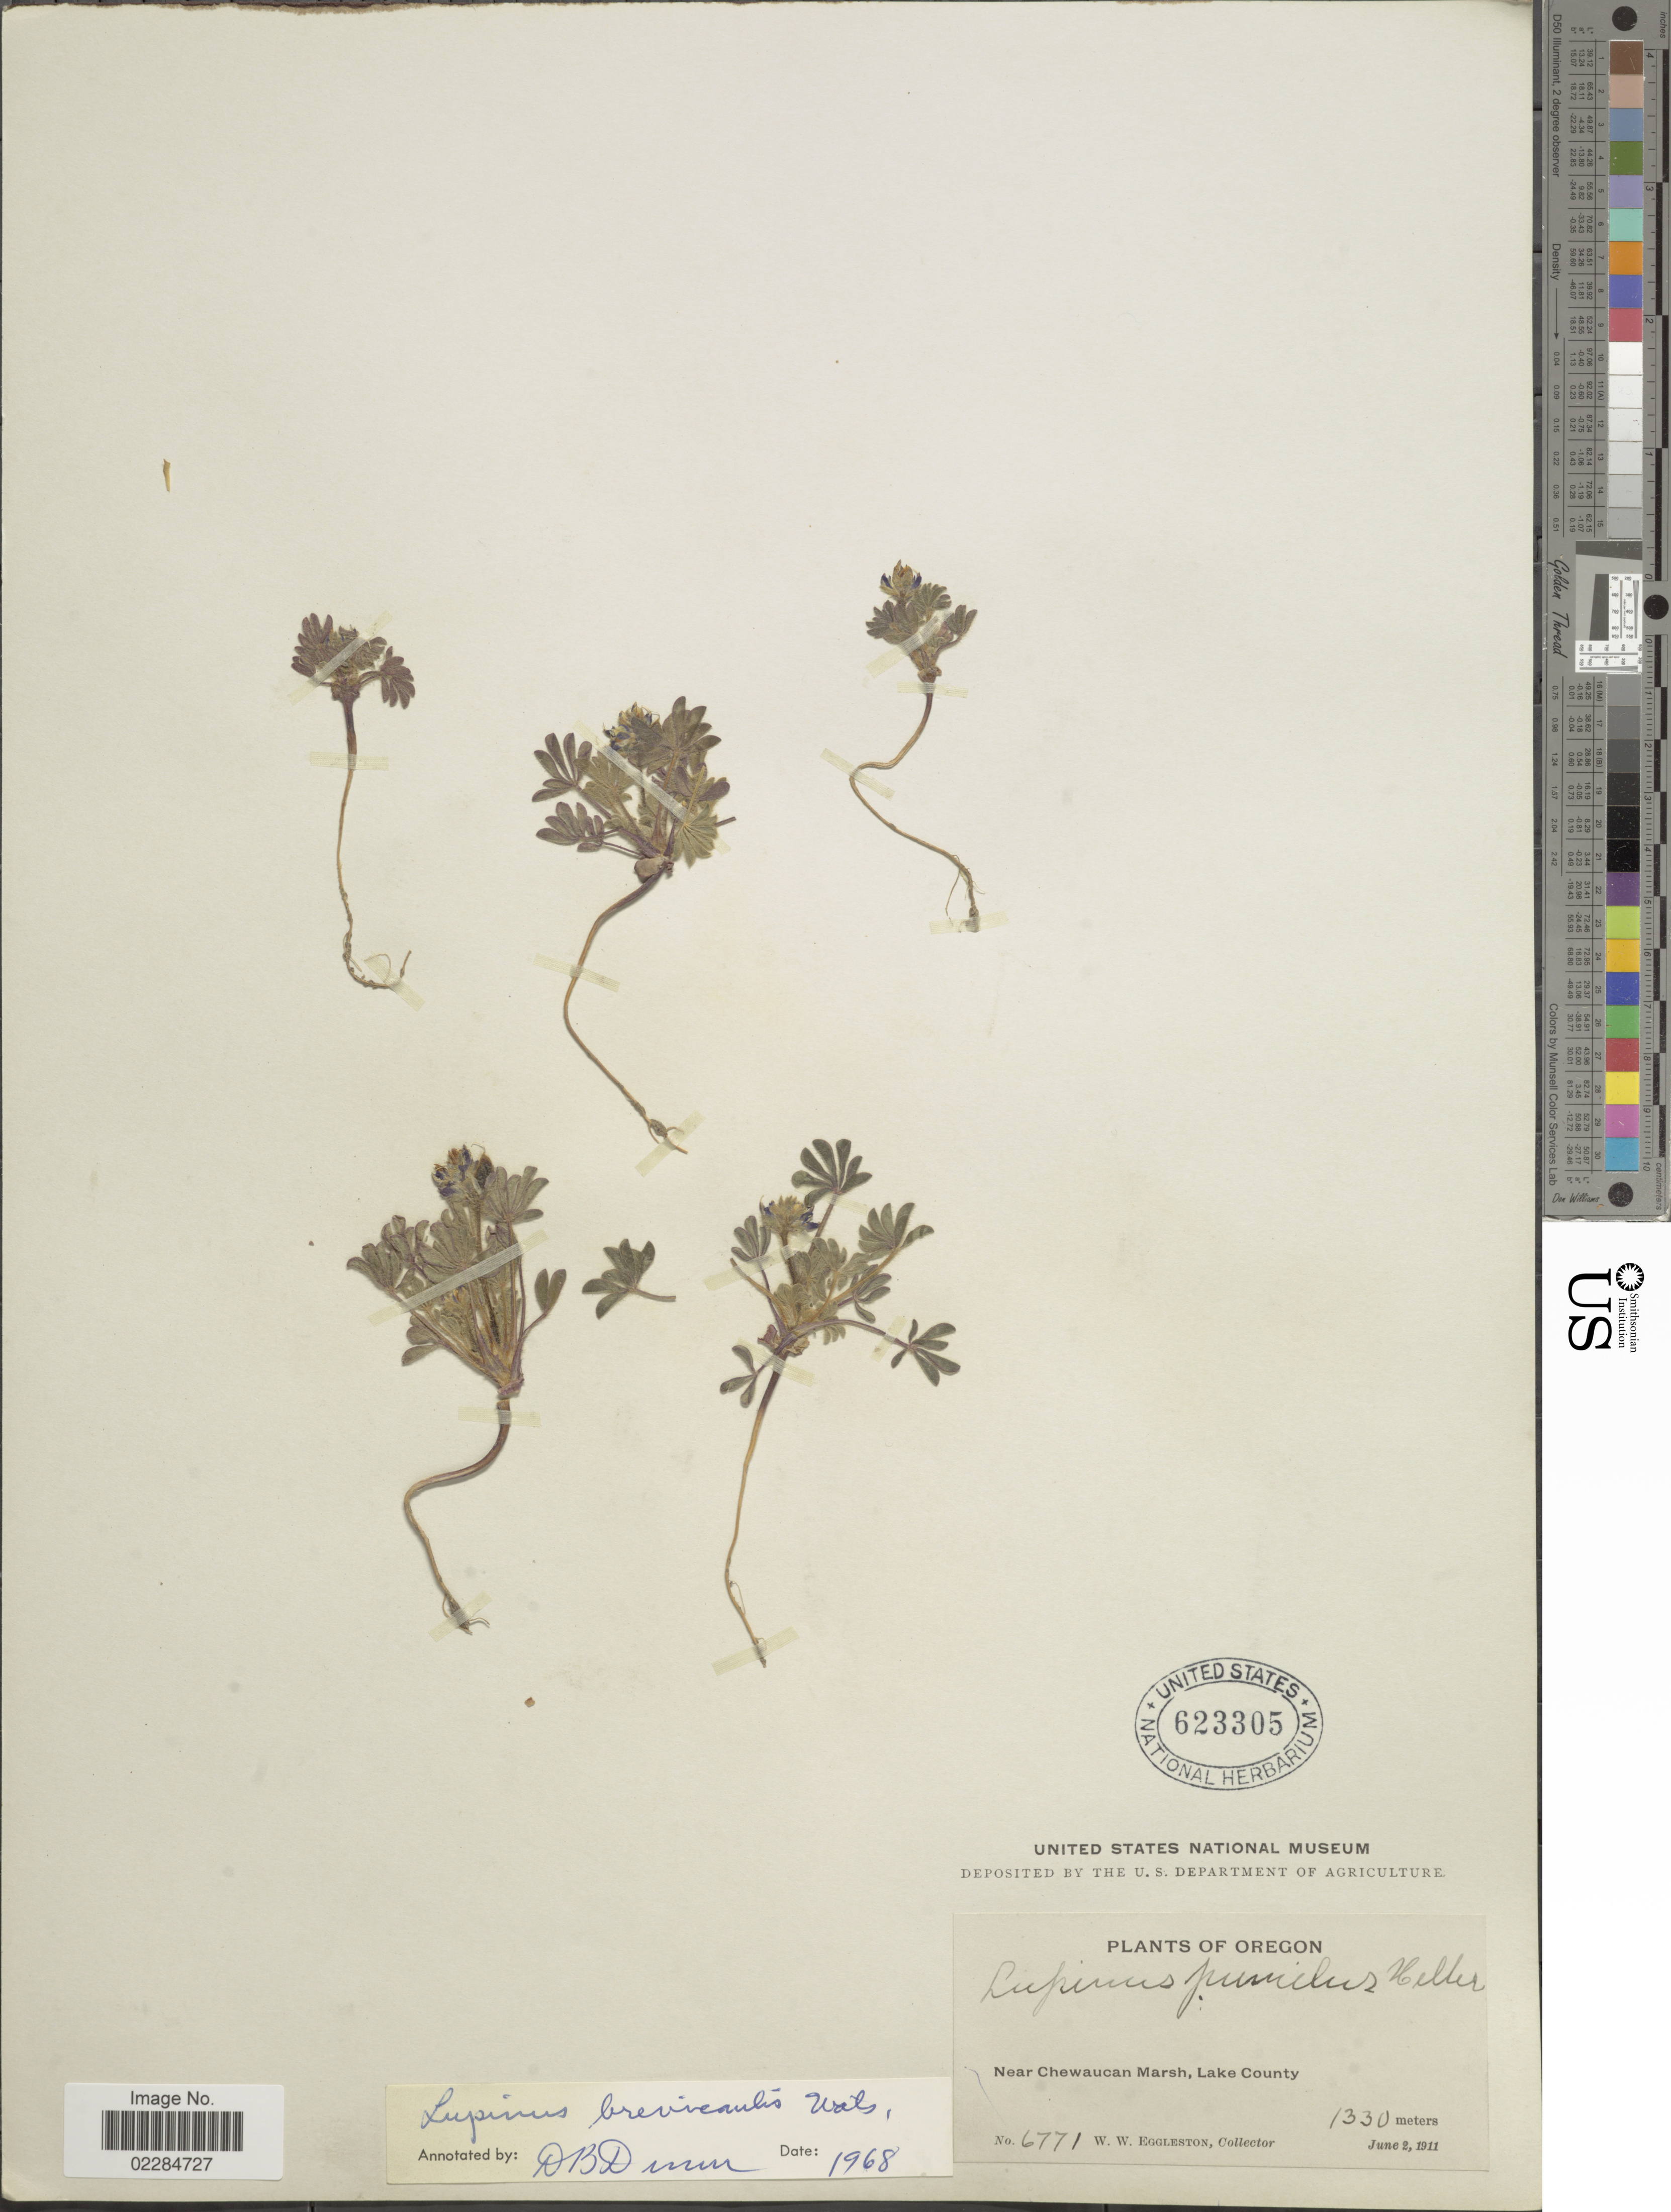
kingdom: Plantae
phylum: Tracheophyta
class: Magnoliopsida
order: Fabales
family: Fabaceae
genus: Lupinus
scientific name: Lupinus brevicaulis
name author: S. Watson in C. King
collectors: W. W. Eggleston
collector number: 6771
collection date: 1911-06-02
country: United States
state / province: Oregon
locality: Near Chewaucan Marsh, Lake County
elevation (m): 1330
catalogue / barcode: US 623305